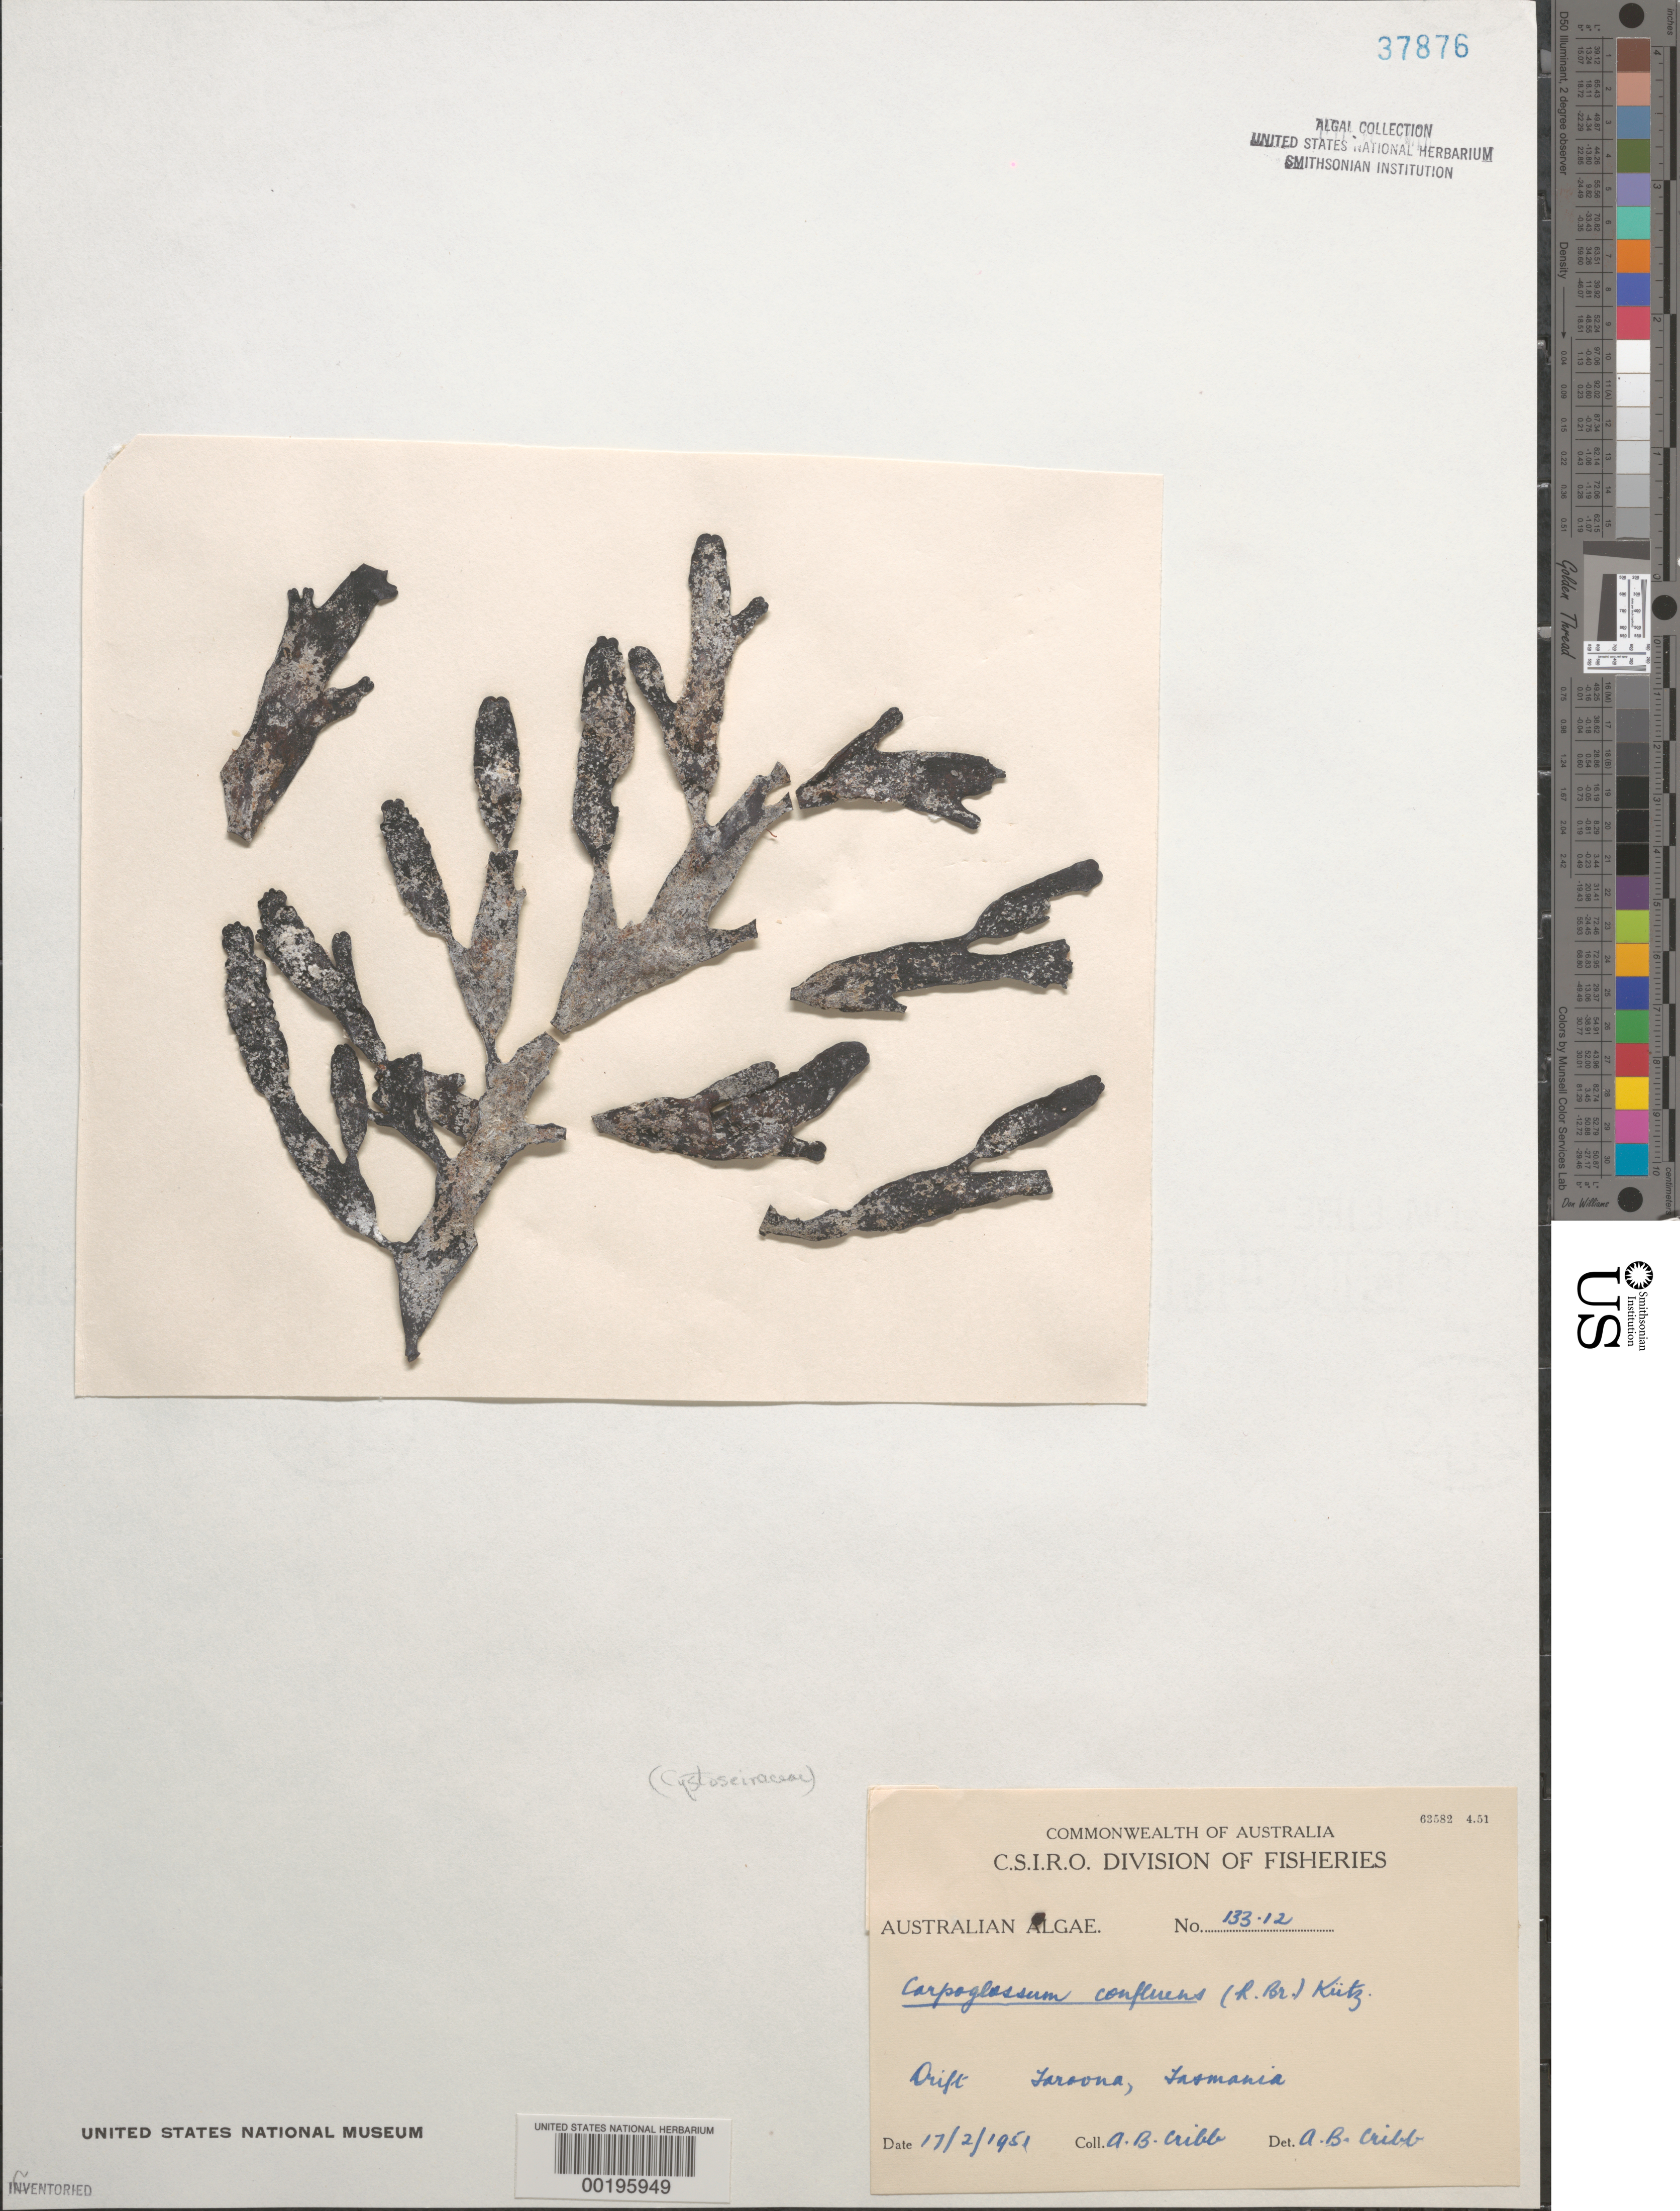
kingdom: Chromista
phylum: Ochrophyta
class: Phaeophyceae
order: Fucales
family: Sargassaceae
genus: Carpoglossum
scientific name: Carpoglossum confluens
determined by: Cribb, A. B.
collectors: A. Cribb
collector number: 133-12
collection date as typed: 17 Feb 1951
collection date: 1951-02-17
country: Australia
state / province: Tasmania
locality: Taroona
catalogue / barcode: US 37876